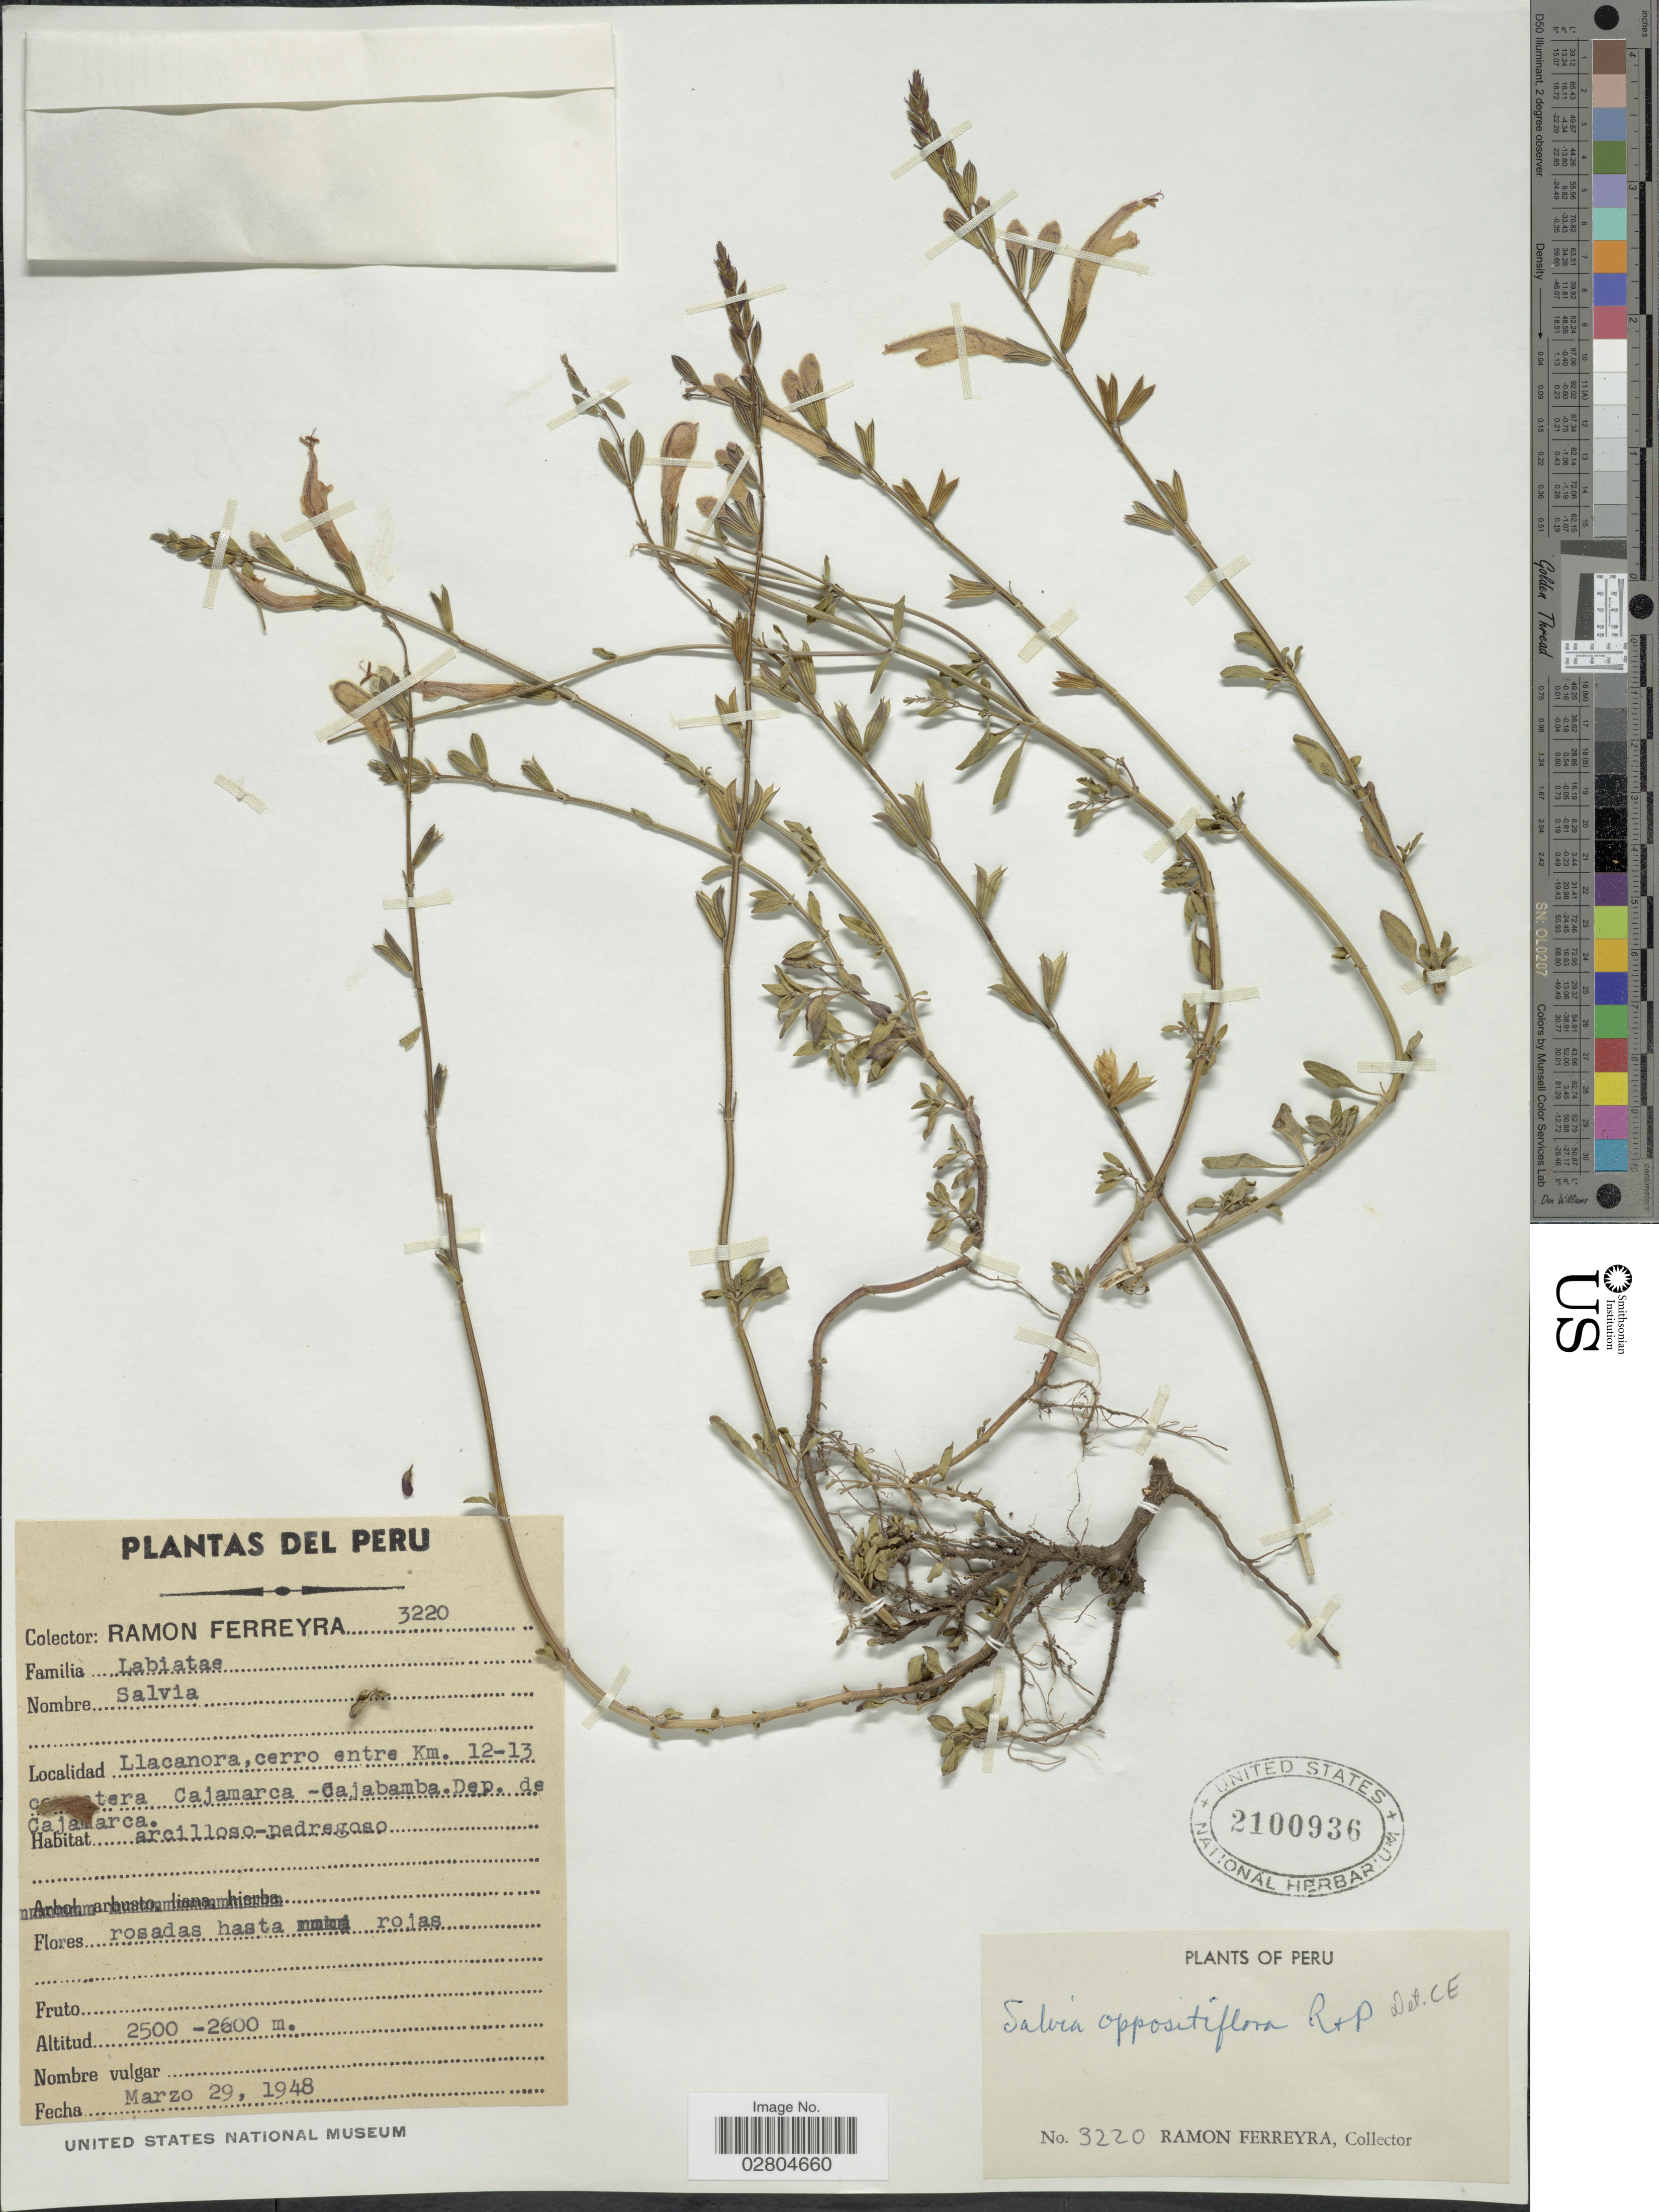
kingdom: Plantae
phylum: Tracheophyta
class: Magnoliopsida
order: Lamiales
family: Lamiaceae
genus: Salvia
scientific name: Salvia oppositiflora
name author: Ruiz & Pav.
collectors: R. A. Ferreyra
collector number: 3220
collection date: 1948-03-29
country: Peru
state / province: Cajamarca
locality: Llacanora, cerro entre Km. 12-13 carretera Cajamarca - Cajabamba. Dep. de Cajamarca.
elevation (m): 2500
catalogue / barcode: US 2100936